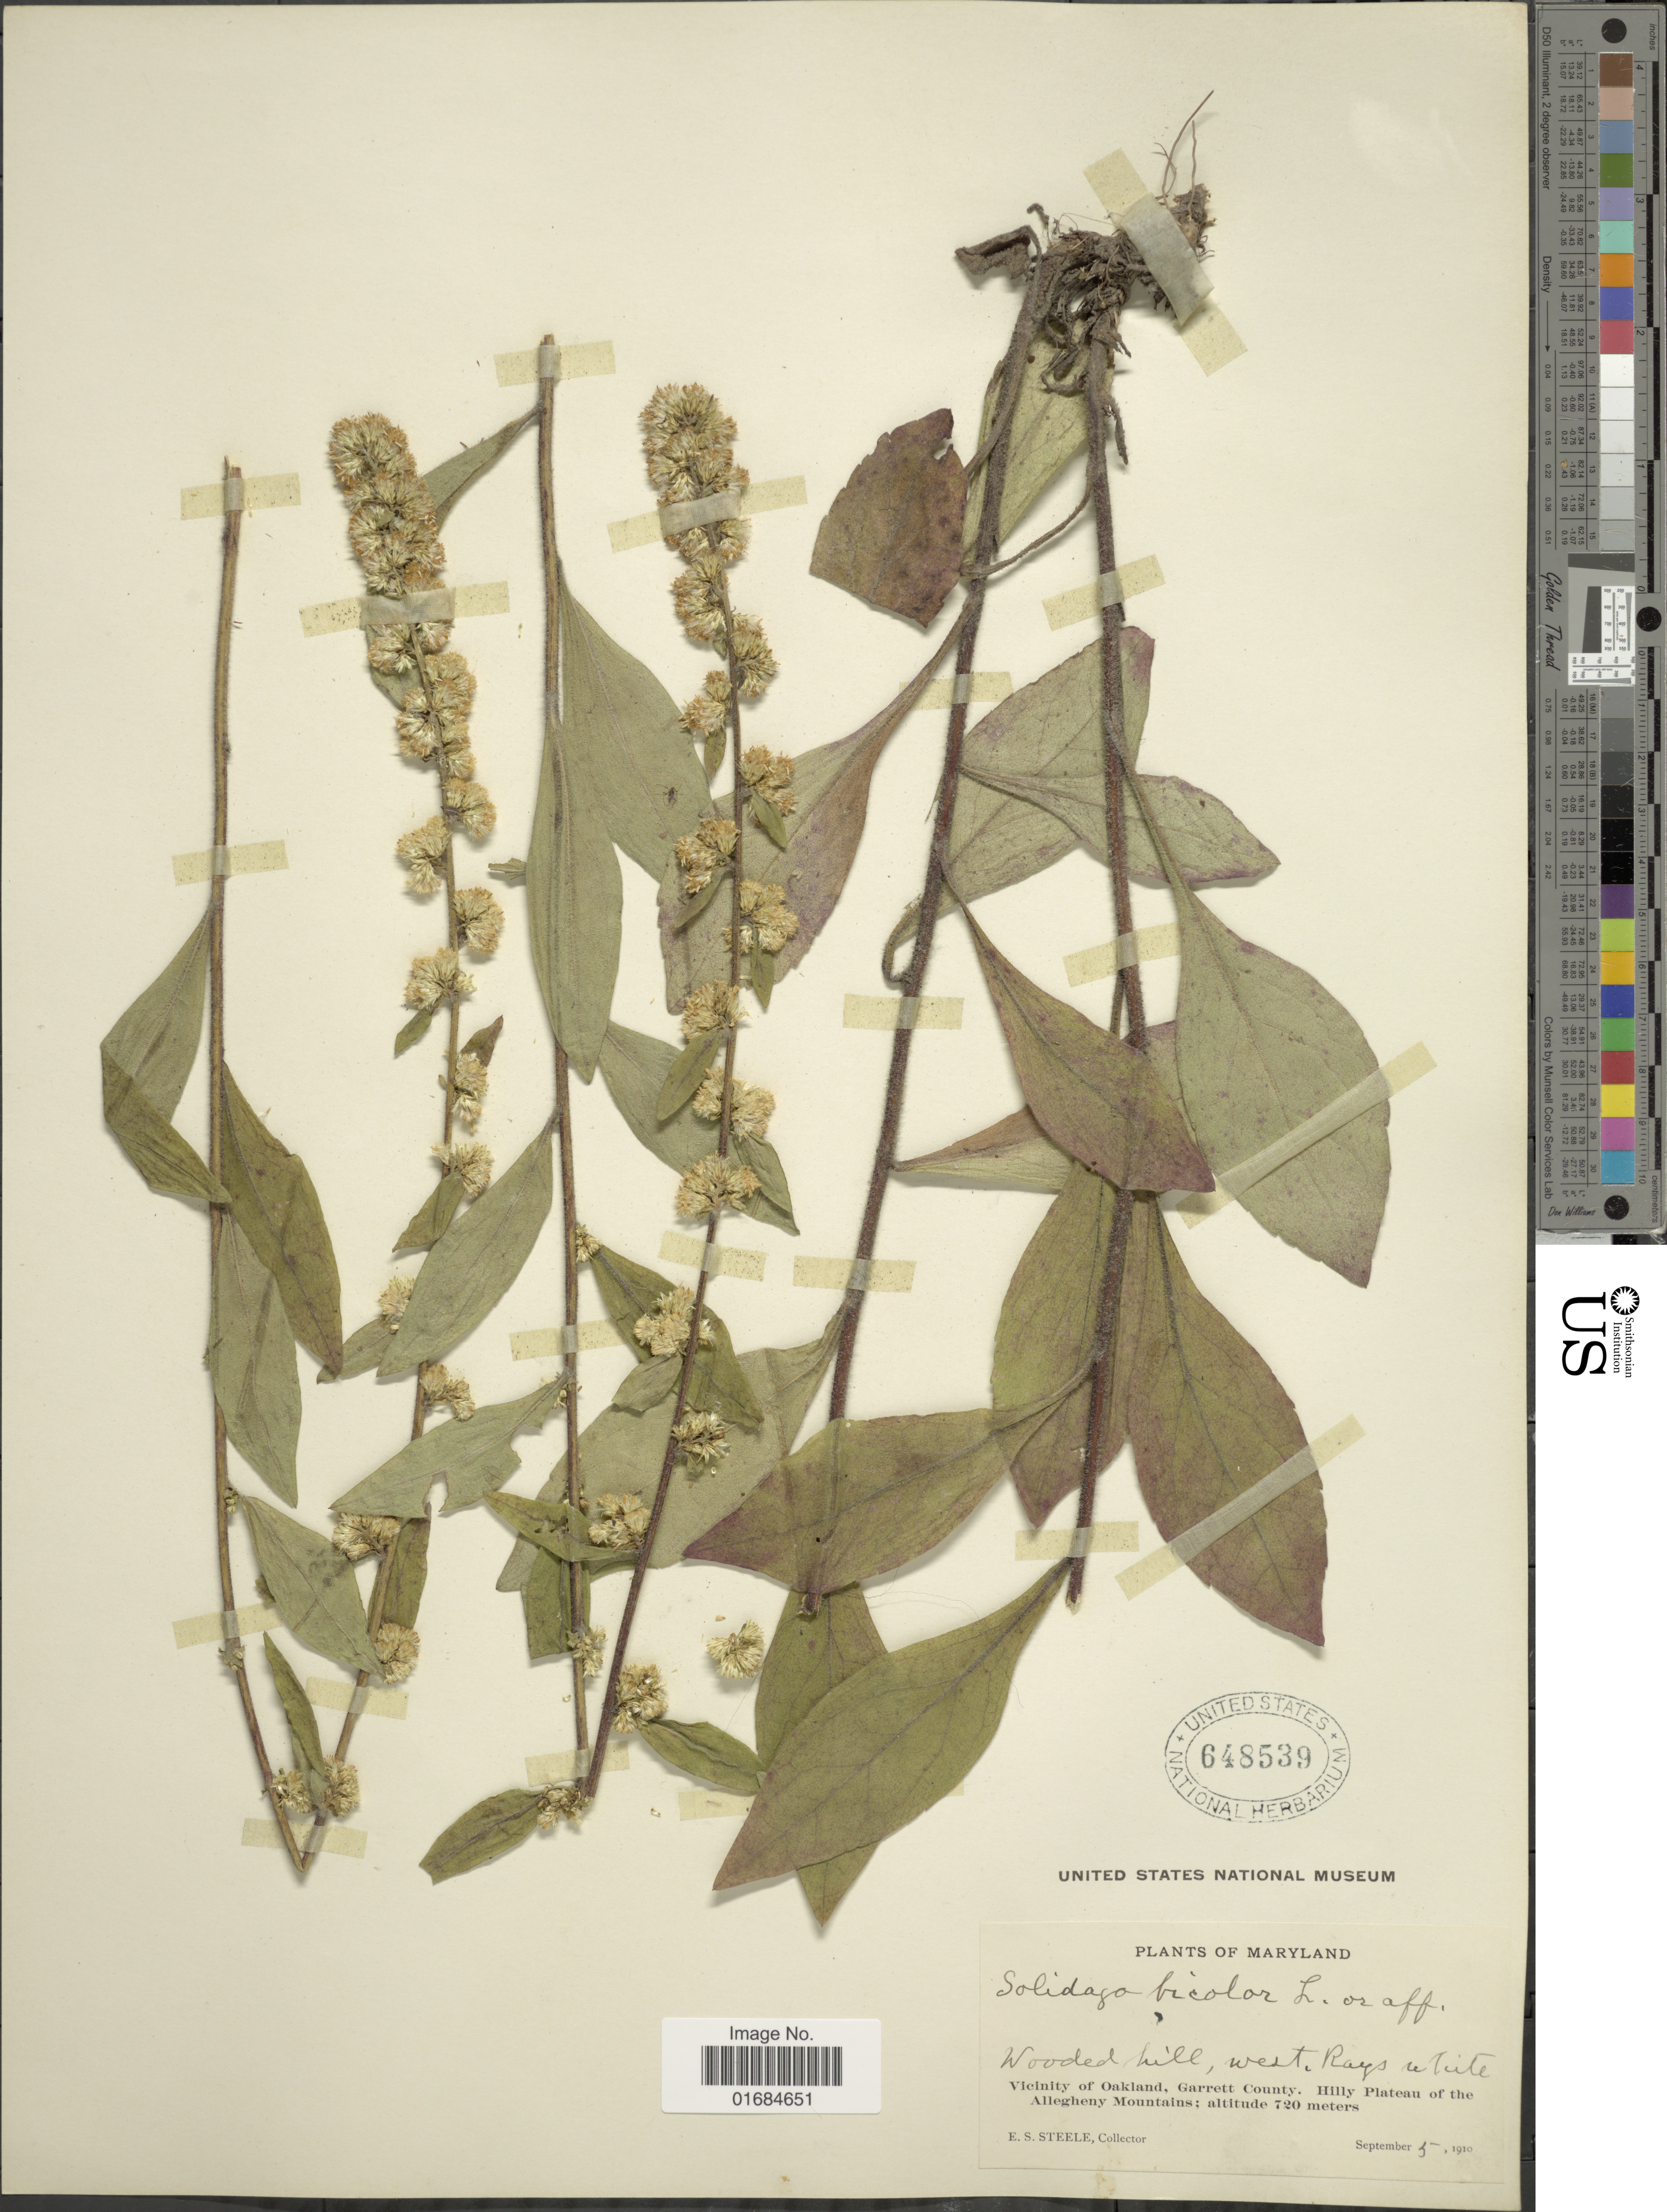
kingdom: Plantae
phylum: Tracheophyta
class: Magnoliopsida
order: Asterales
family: Asteraceae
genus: Solidago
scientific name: Solidago bicolor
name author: L.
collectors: E. Steele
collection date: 1910-09-05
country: United States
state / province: Maryland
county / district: Garrett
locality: Wooded hill, west, Vicinity of Oakland, Garrett County. Hilly Plateau of the Allegheny Mountains.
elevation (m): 720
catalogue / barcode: US 648539